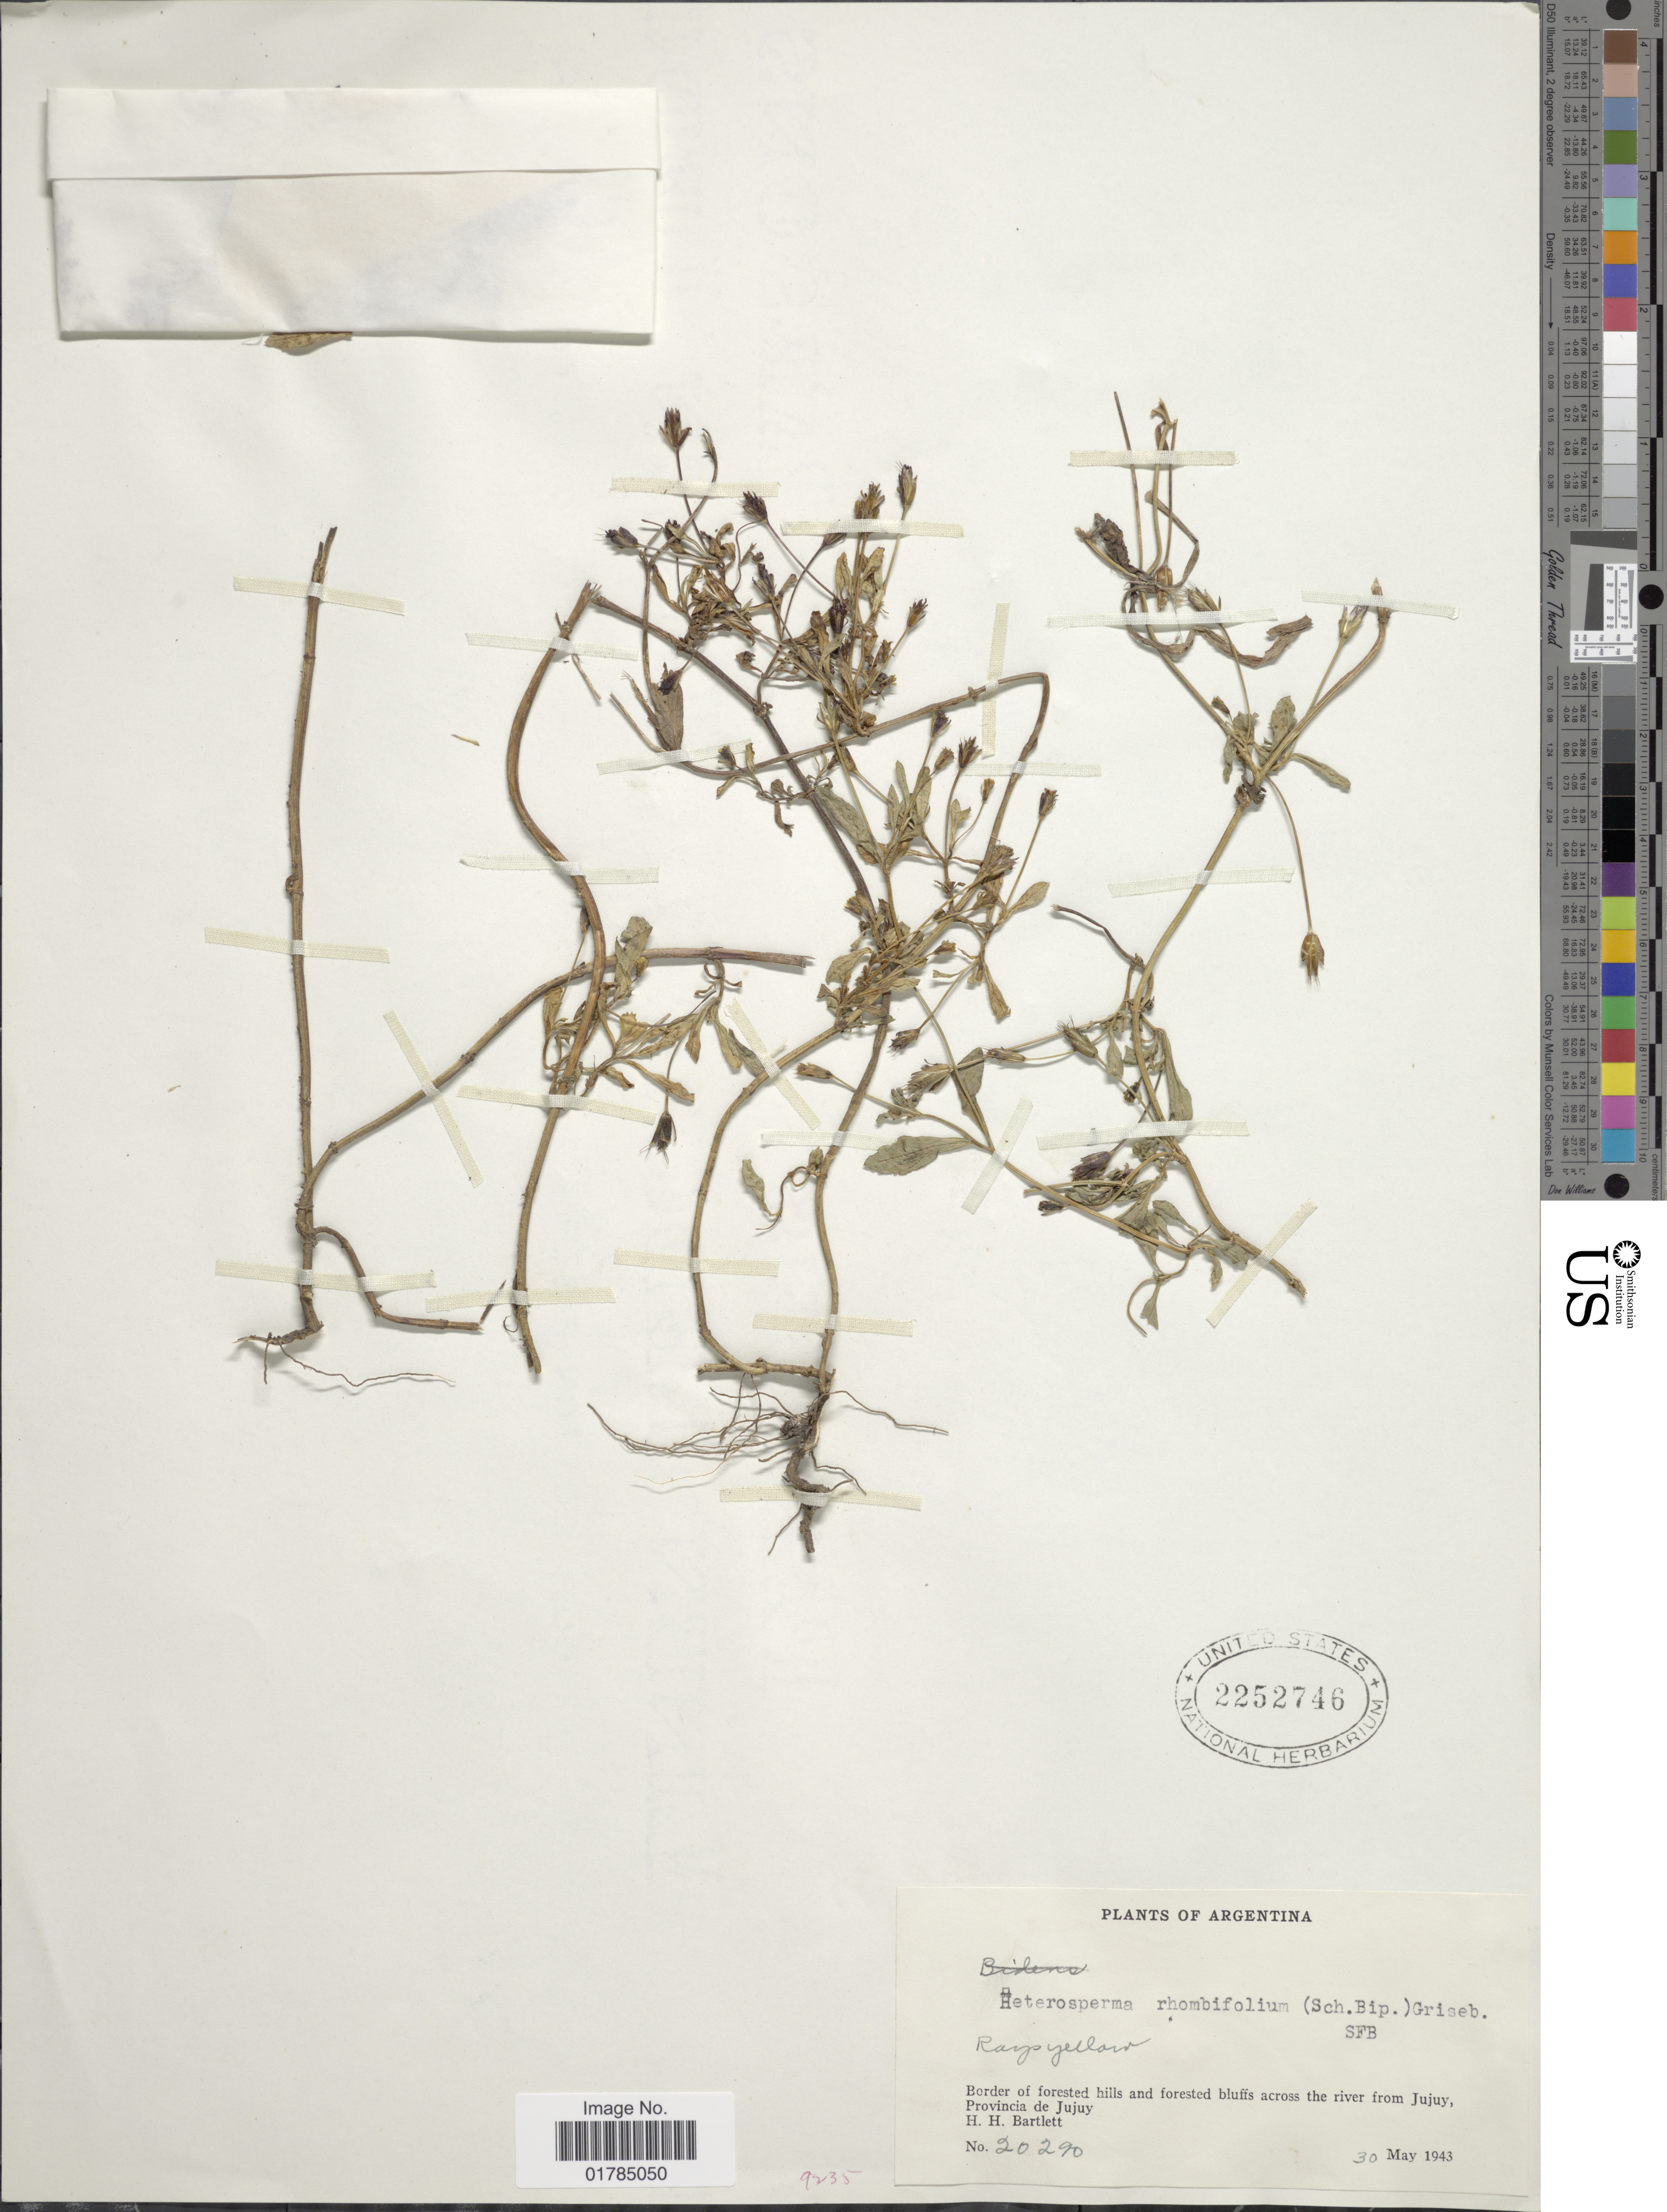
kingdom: Plantae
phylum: Tracheophyta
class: Magnoliopsida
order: Asterales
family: Asteraceae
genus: Heterosperma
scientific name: Heterosperma rhombifolium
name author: (Sch. Bip.) Griseb.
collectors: H. H. Bartlett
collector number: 20290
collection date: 1943-05-30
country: Argentina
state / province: Jujuy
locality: Across the river from Jujuy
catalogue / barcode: US 2252746